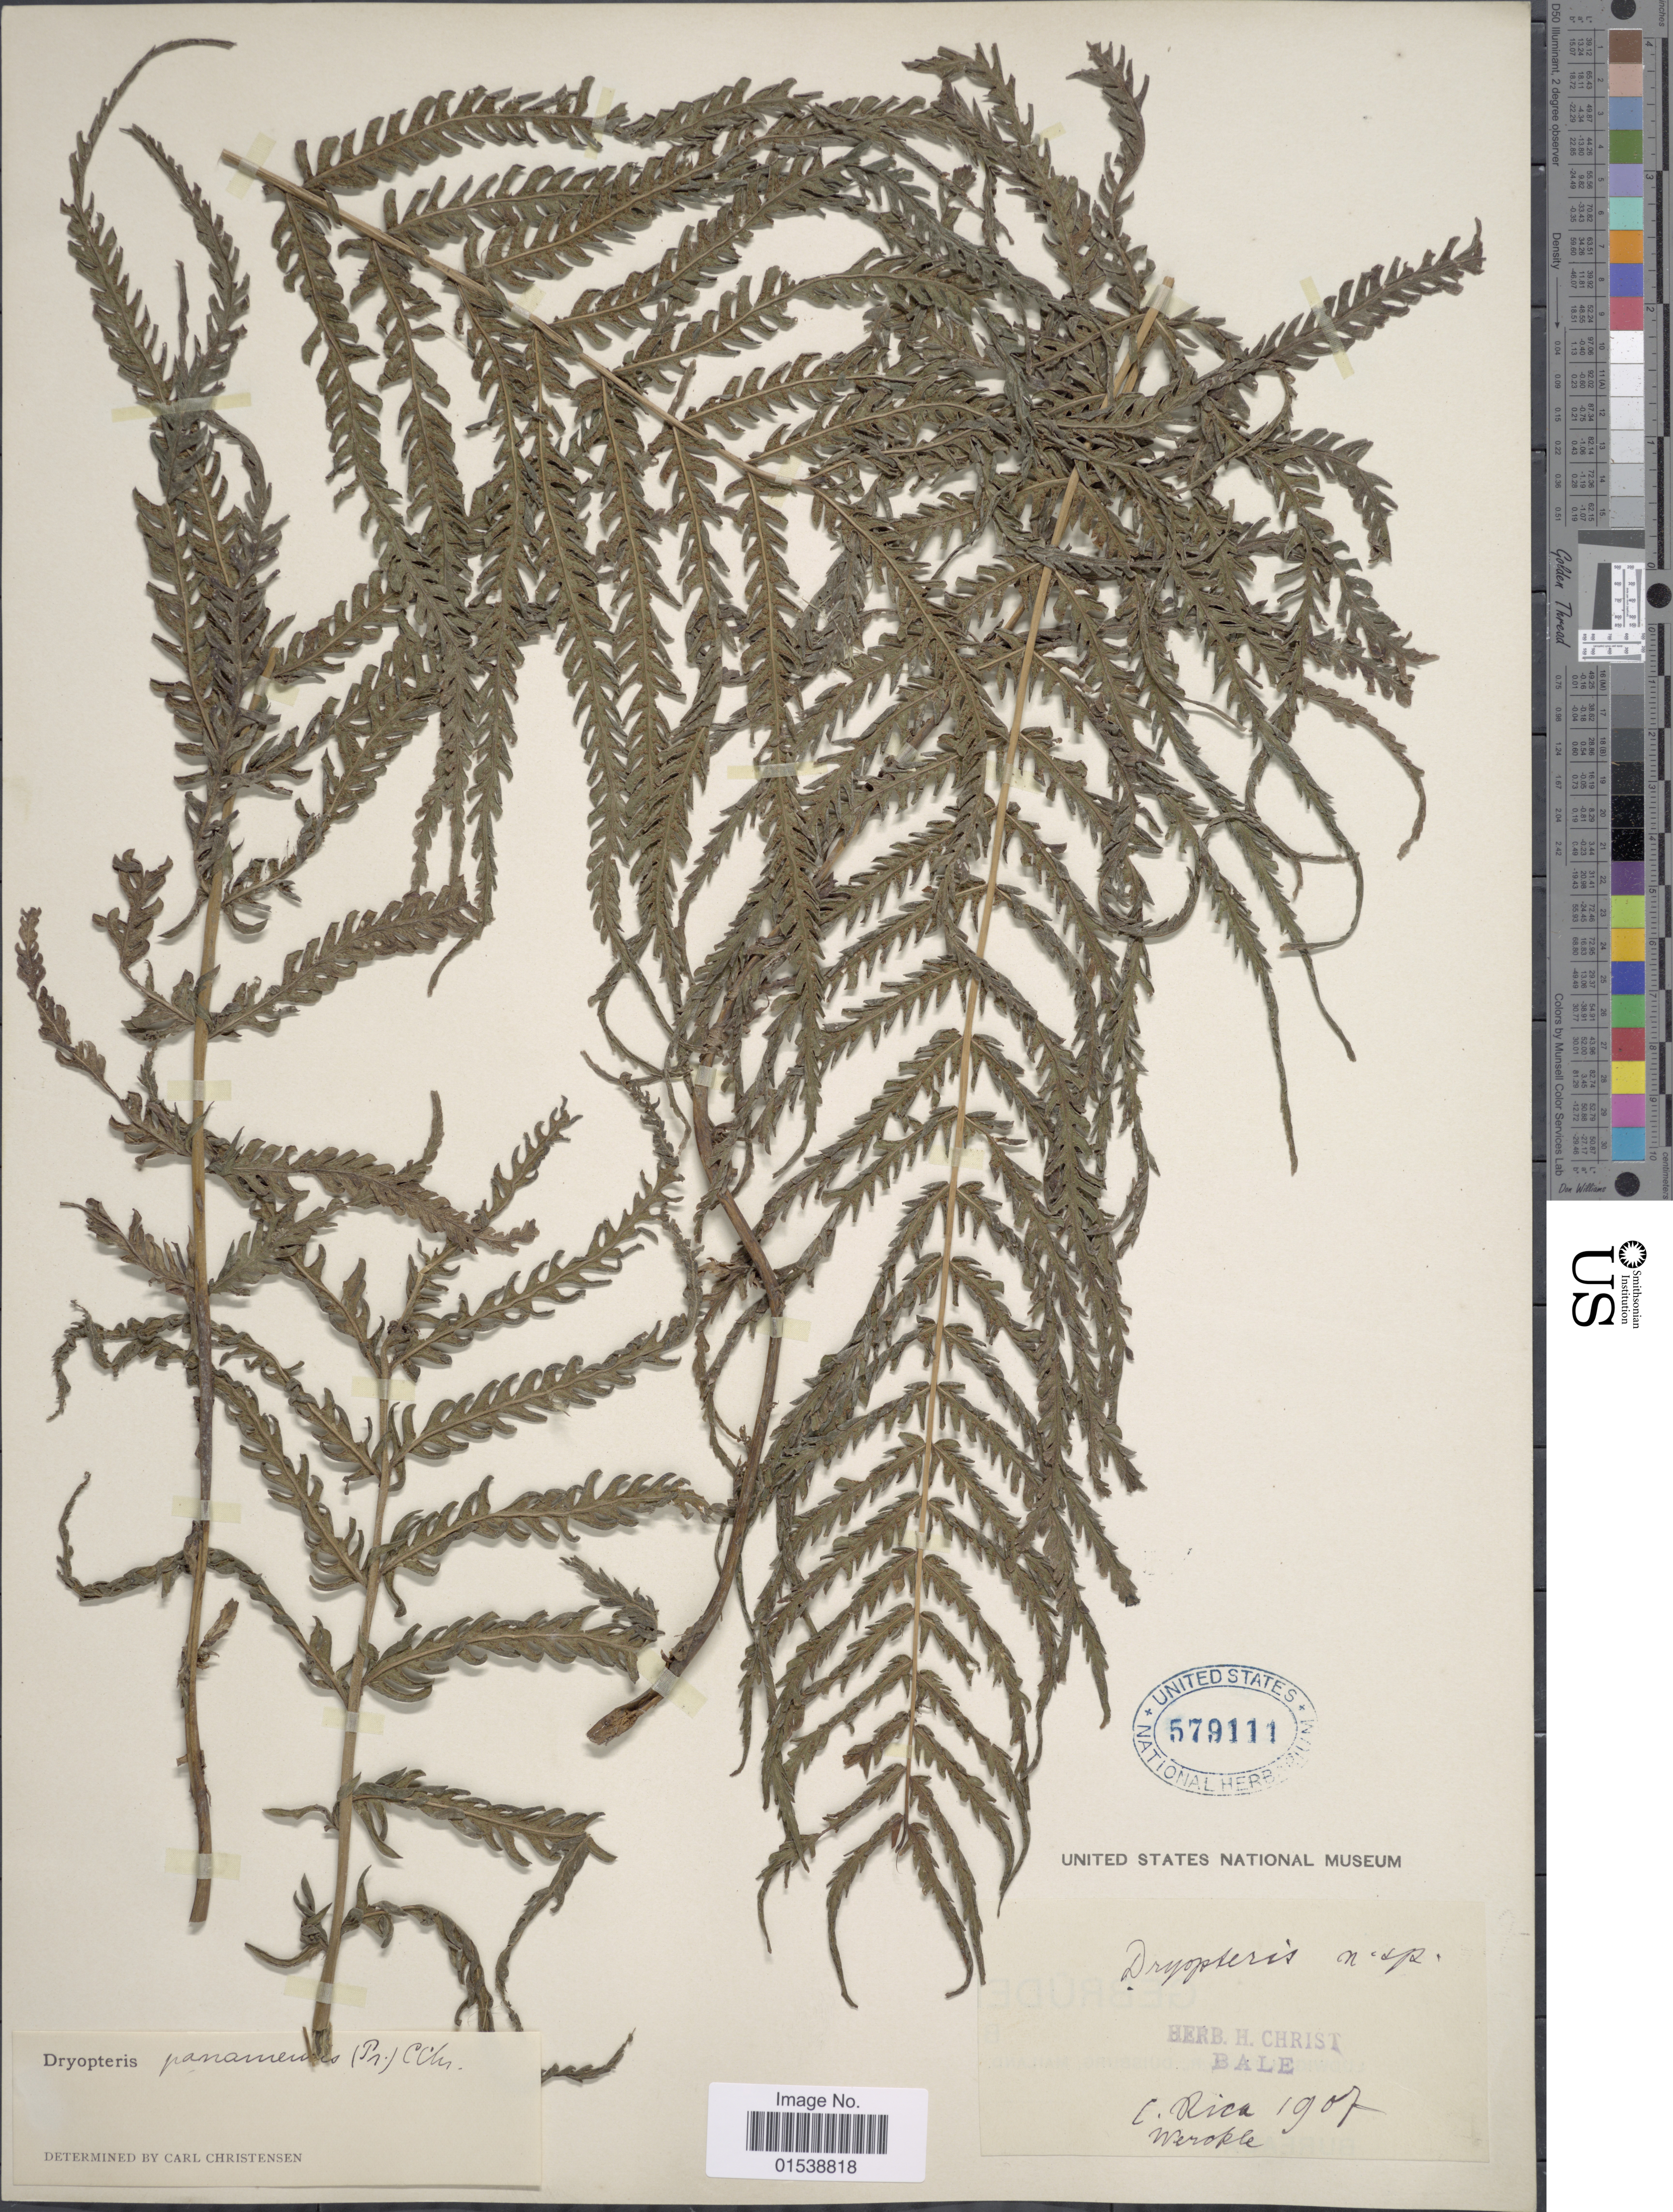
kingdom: Plantae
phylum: Tracheophyta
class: Polypodiopsida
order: Polypodiales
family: Thelypteridaceae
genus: Amauropelta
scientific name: Amauropelta resinifera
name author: (Desv.) Pic. Serm.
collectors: Wercklé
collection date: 1907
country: Costa Rica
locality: C. Rica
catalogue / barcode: US 579111